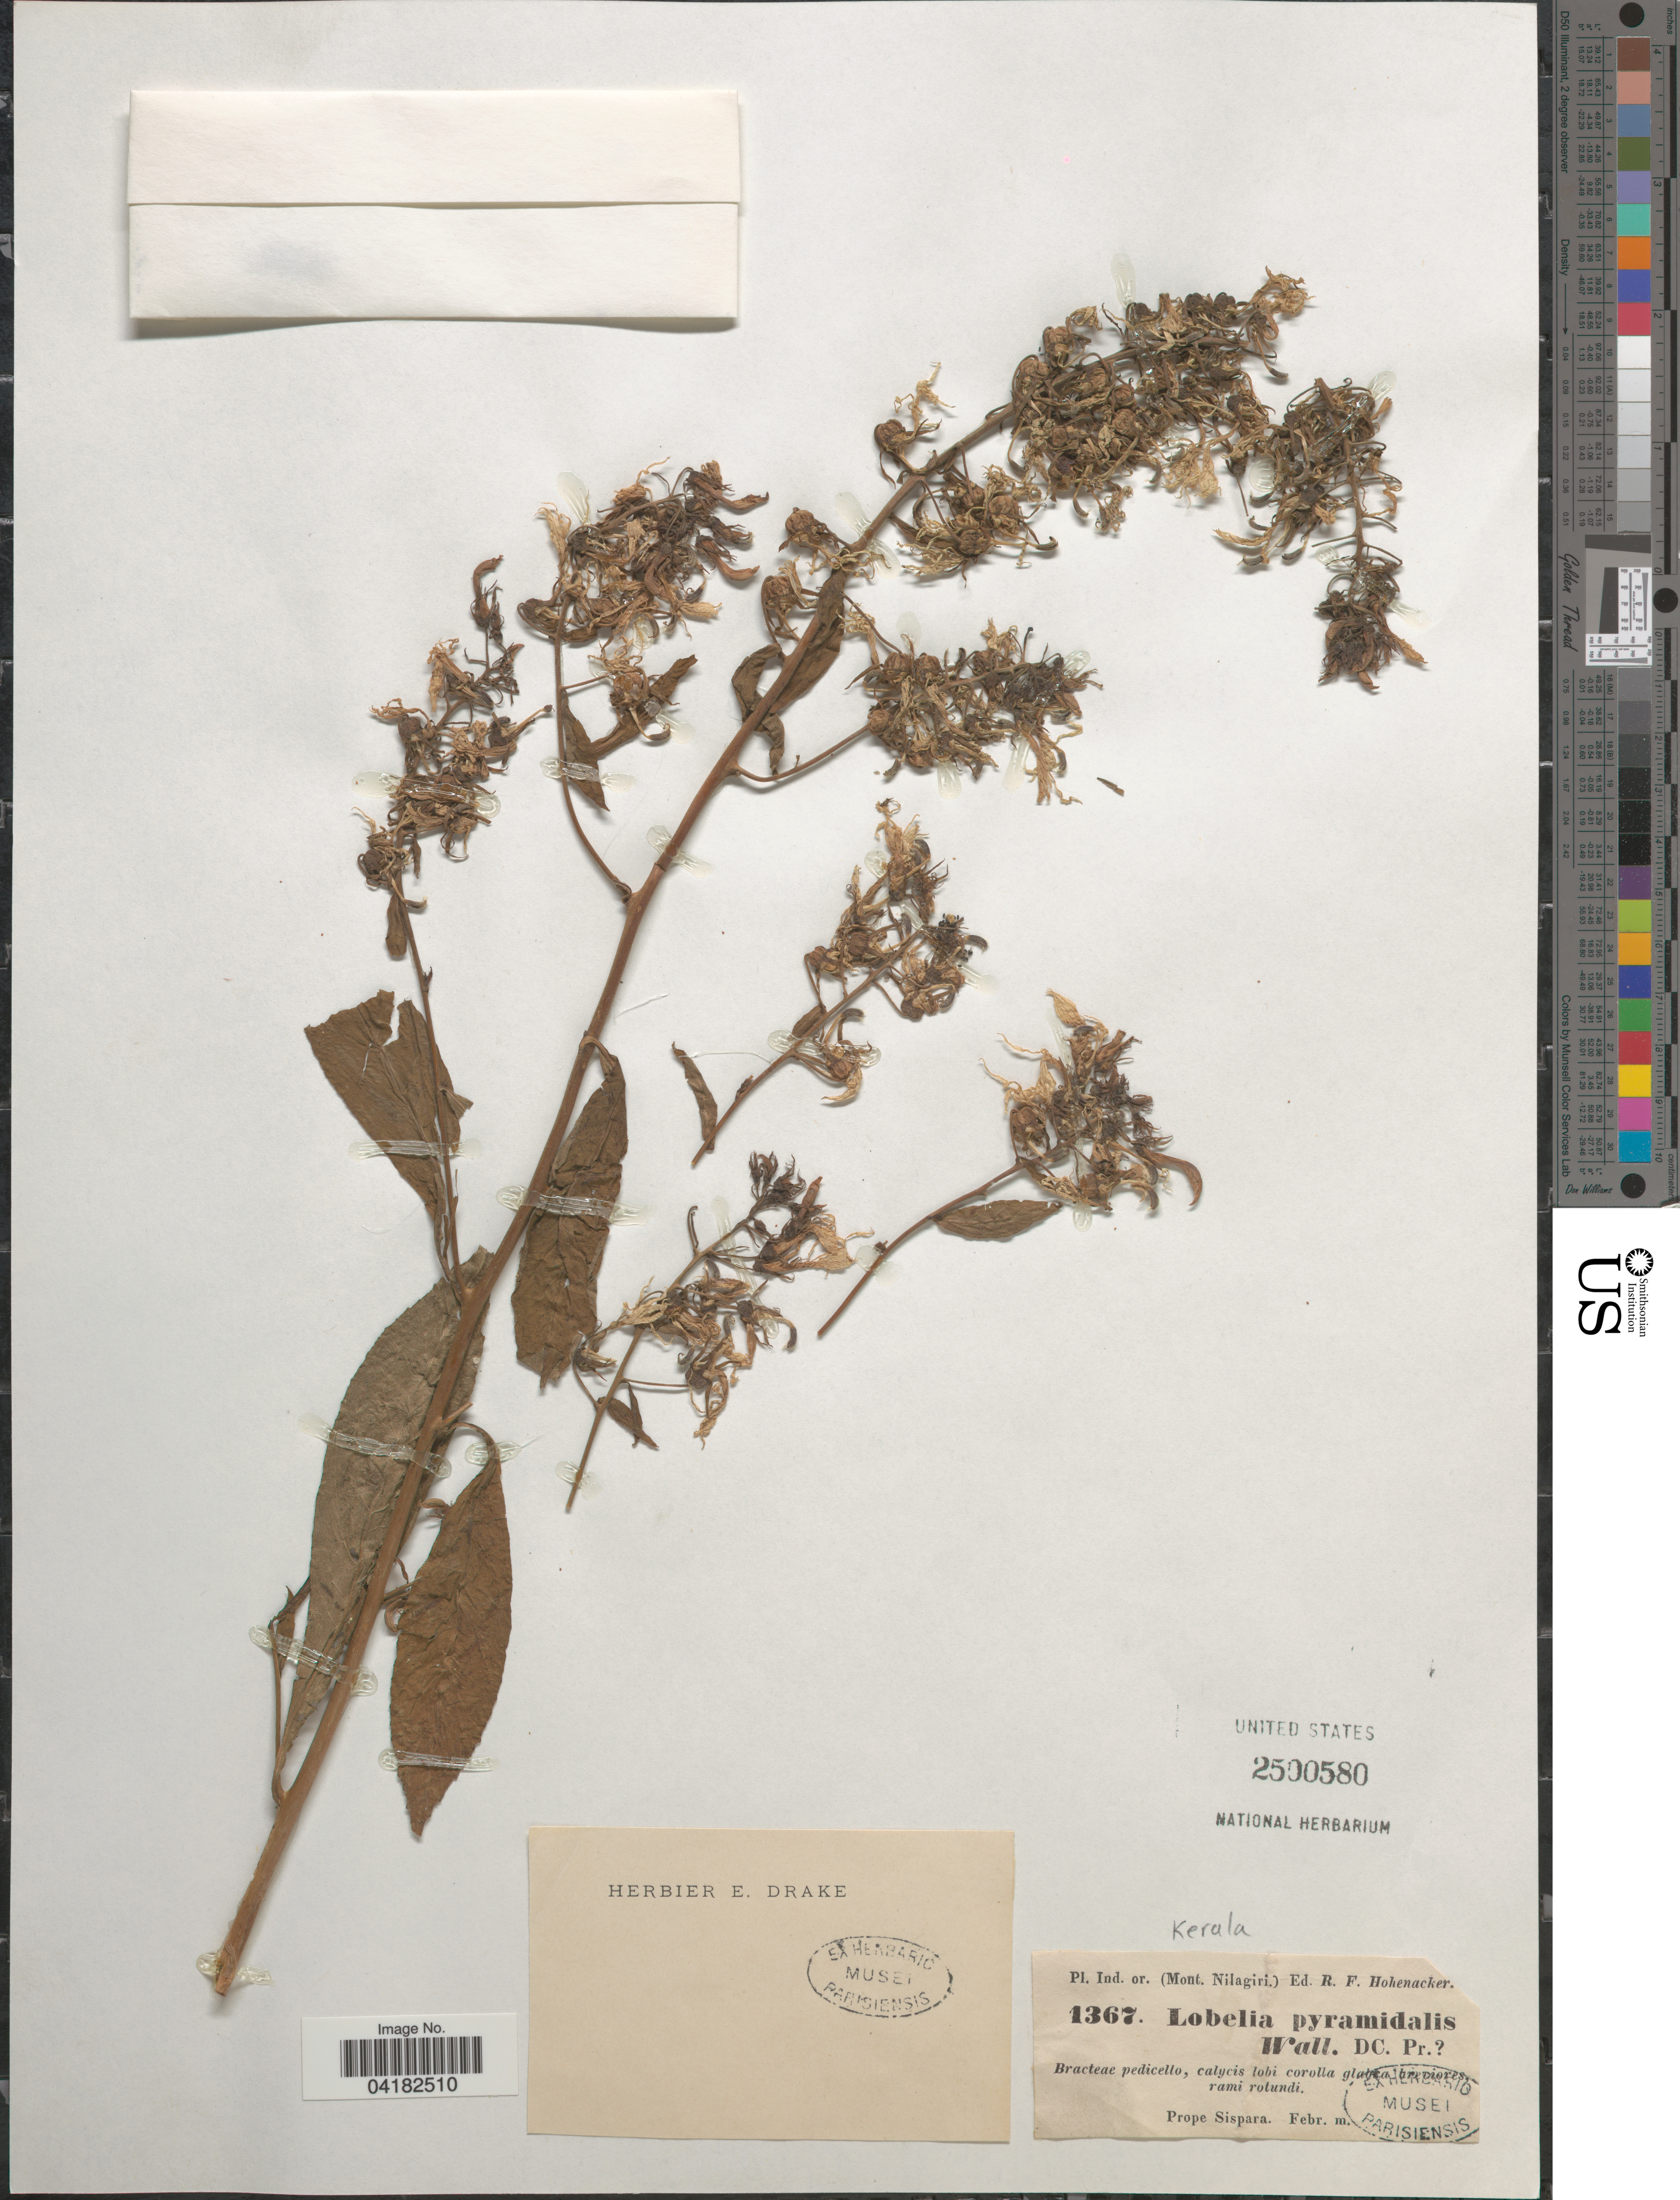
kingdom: Plantae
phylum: Tracheophyta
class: Magnoliopsida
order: Asterales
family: Campanulaceae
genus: Lobelia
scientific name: Lobelia pyramidalis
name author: Wall.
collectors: R. F. Hohenacker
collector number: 1367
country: India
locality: Ind. or. (Mont. Nilagiri.). Prope Sispara.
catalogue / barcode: US 2500580